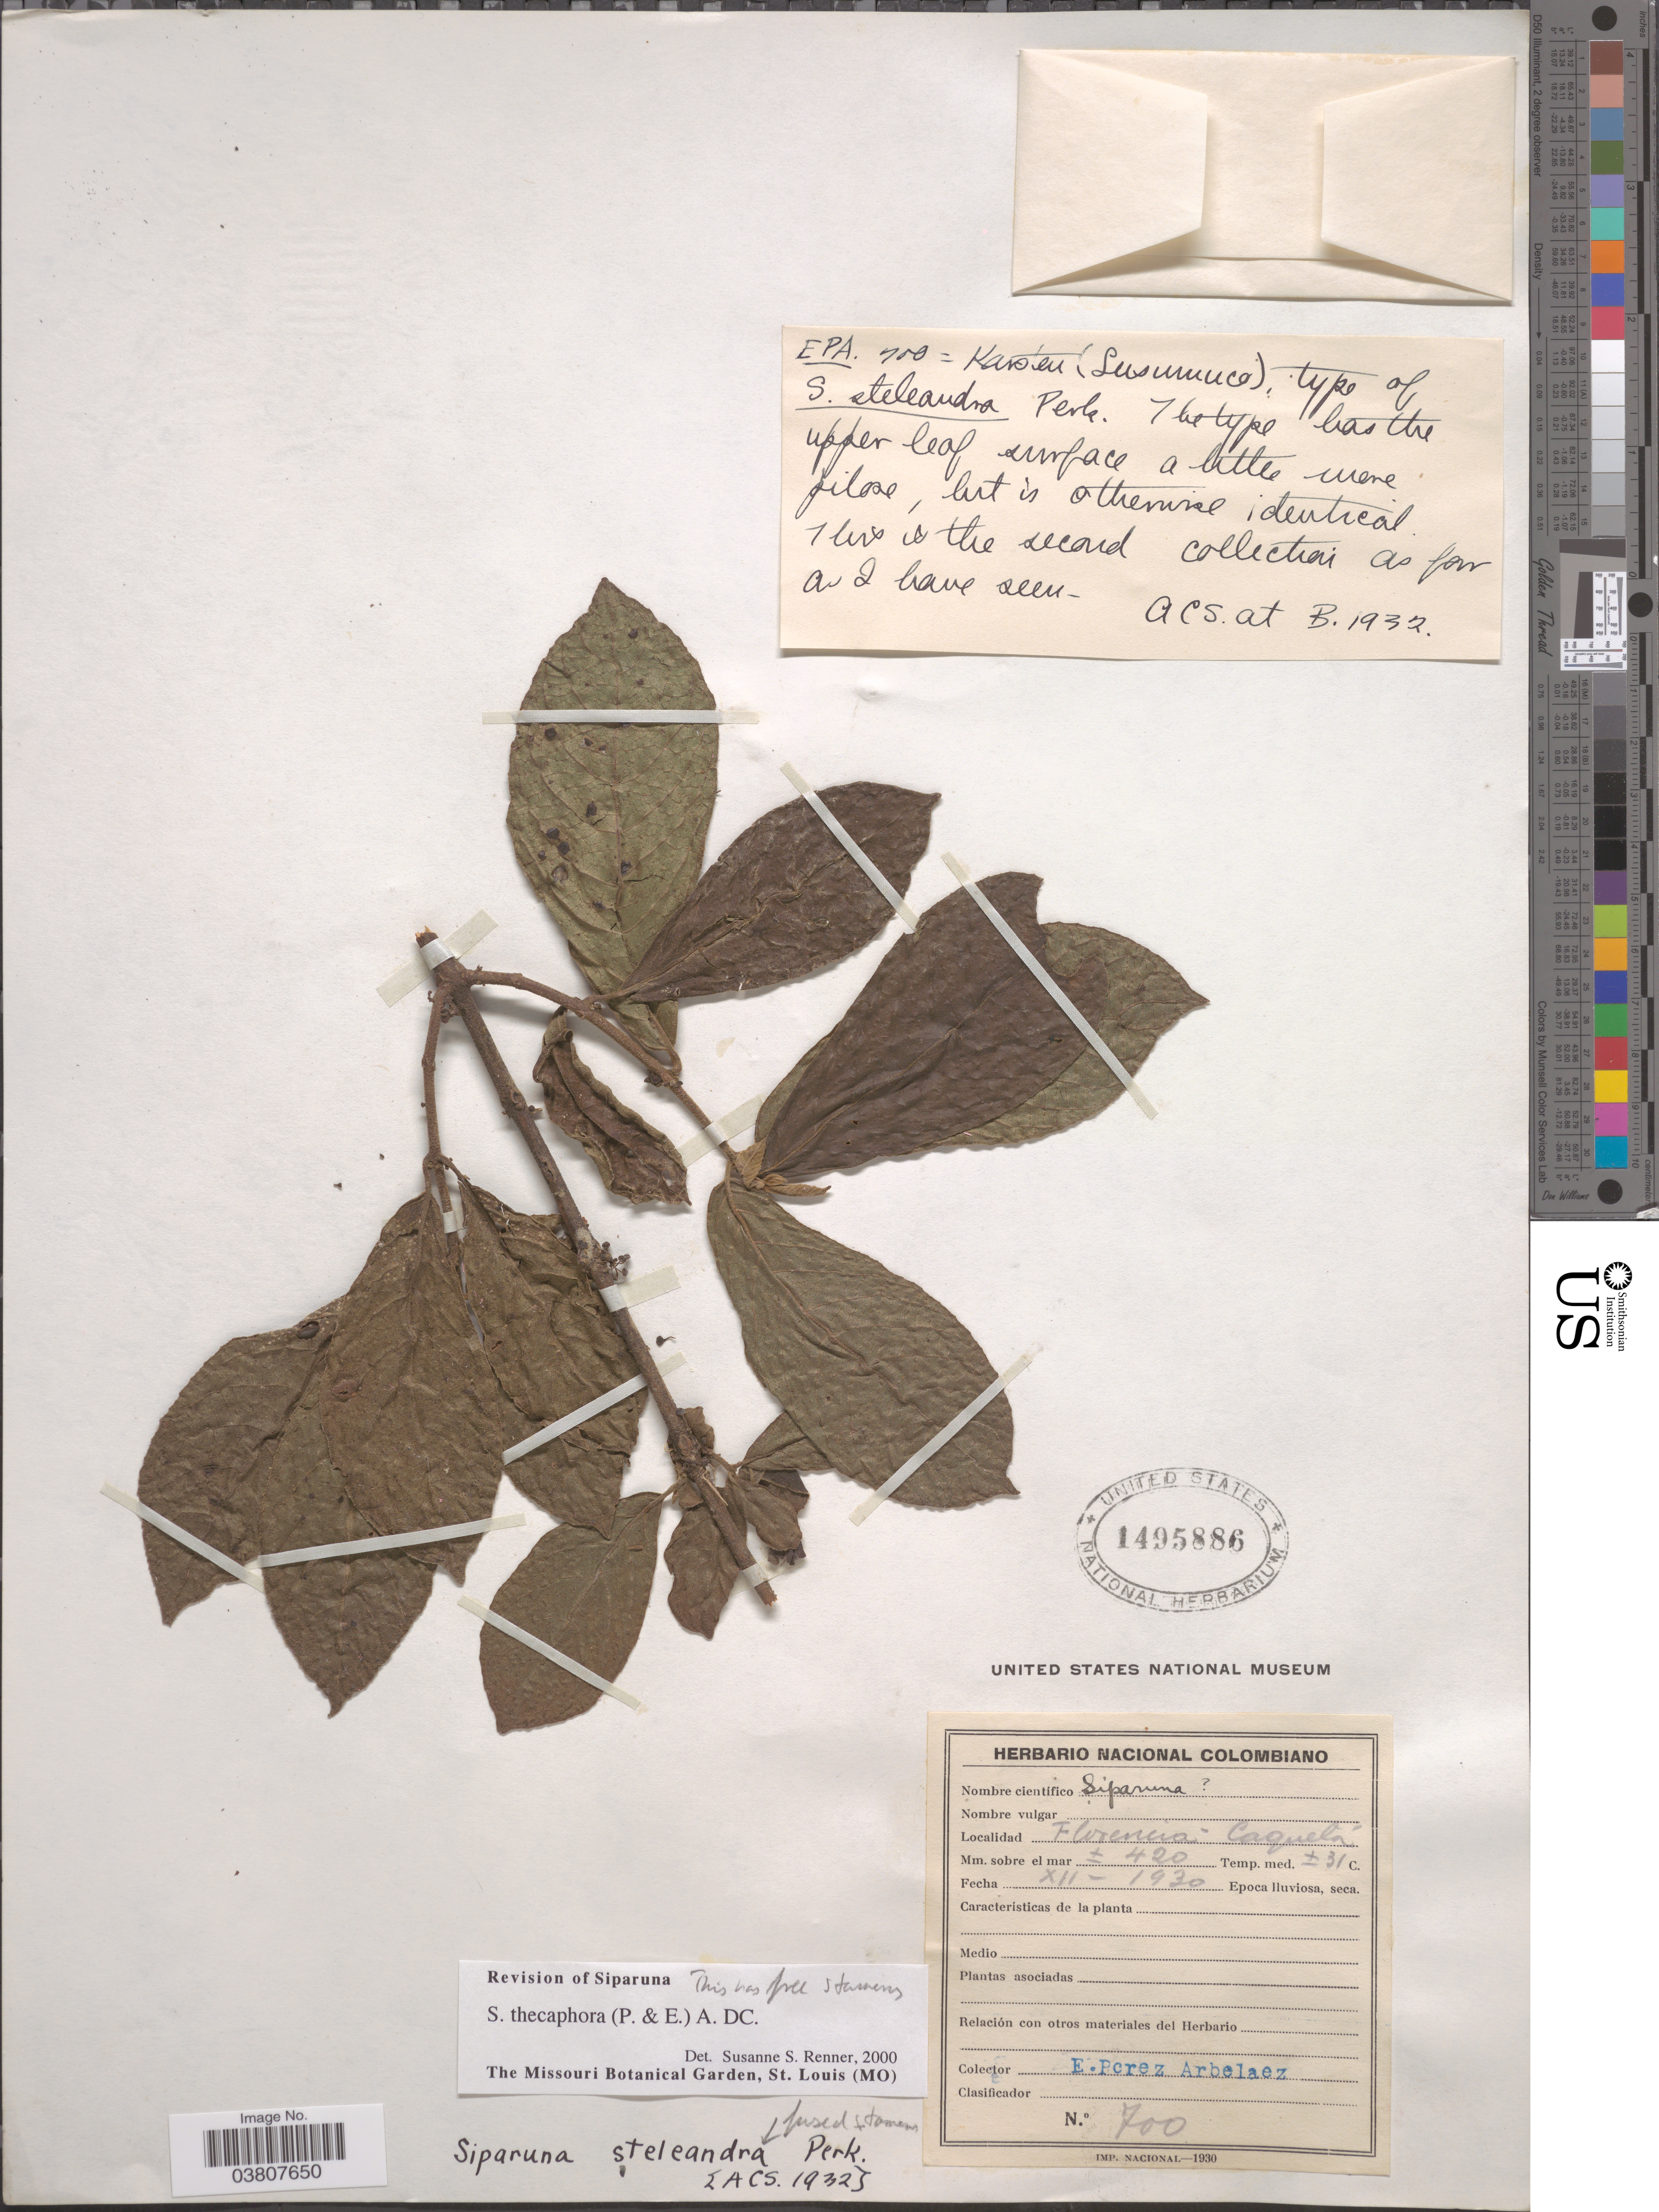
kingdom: Plantae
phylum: Tracheophyta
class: Magnoliopsida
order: Laurales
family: Siparunaceae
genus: Siparuna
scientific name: Siparuna thecaphora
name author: (Poepp. & Endl.) A. DC.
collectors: E. Pérez Arbeláez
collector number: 700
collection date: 1930-12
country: Colombia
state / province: Caquetá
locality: Florenciá Caquetá.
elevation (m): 420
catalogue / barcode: US 1495886